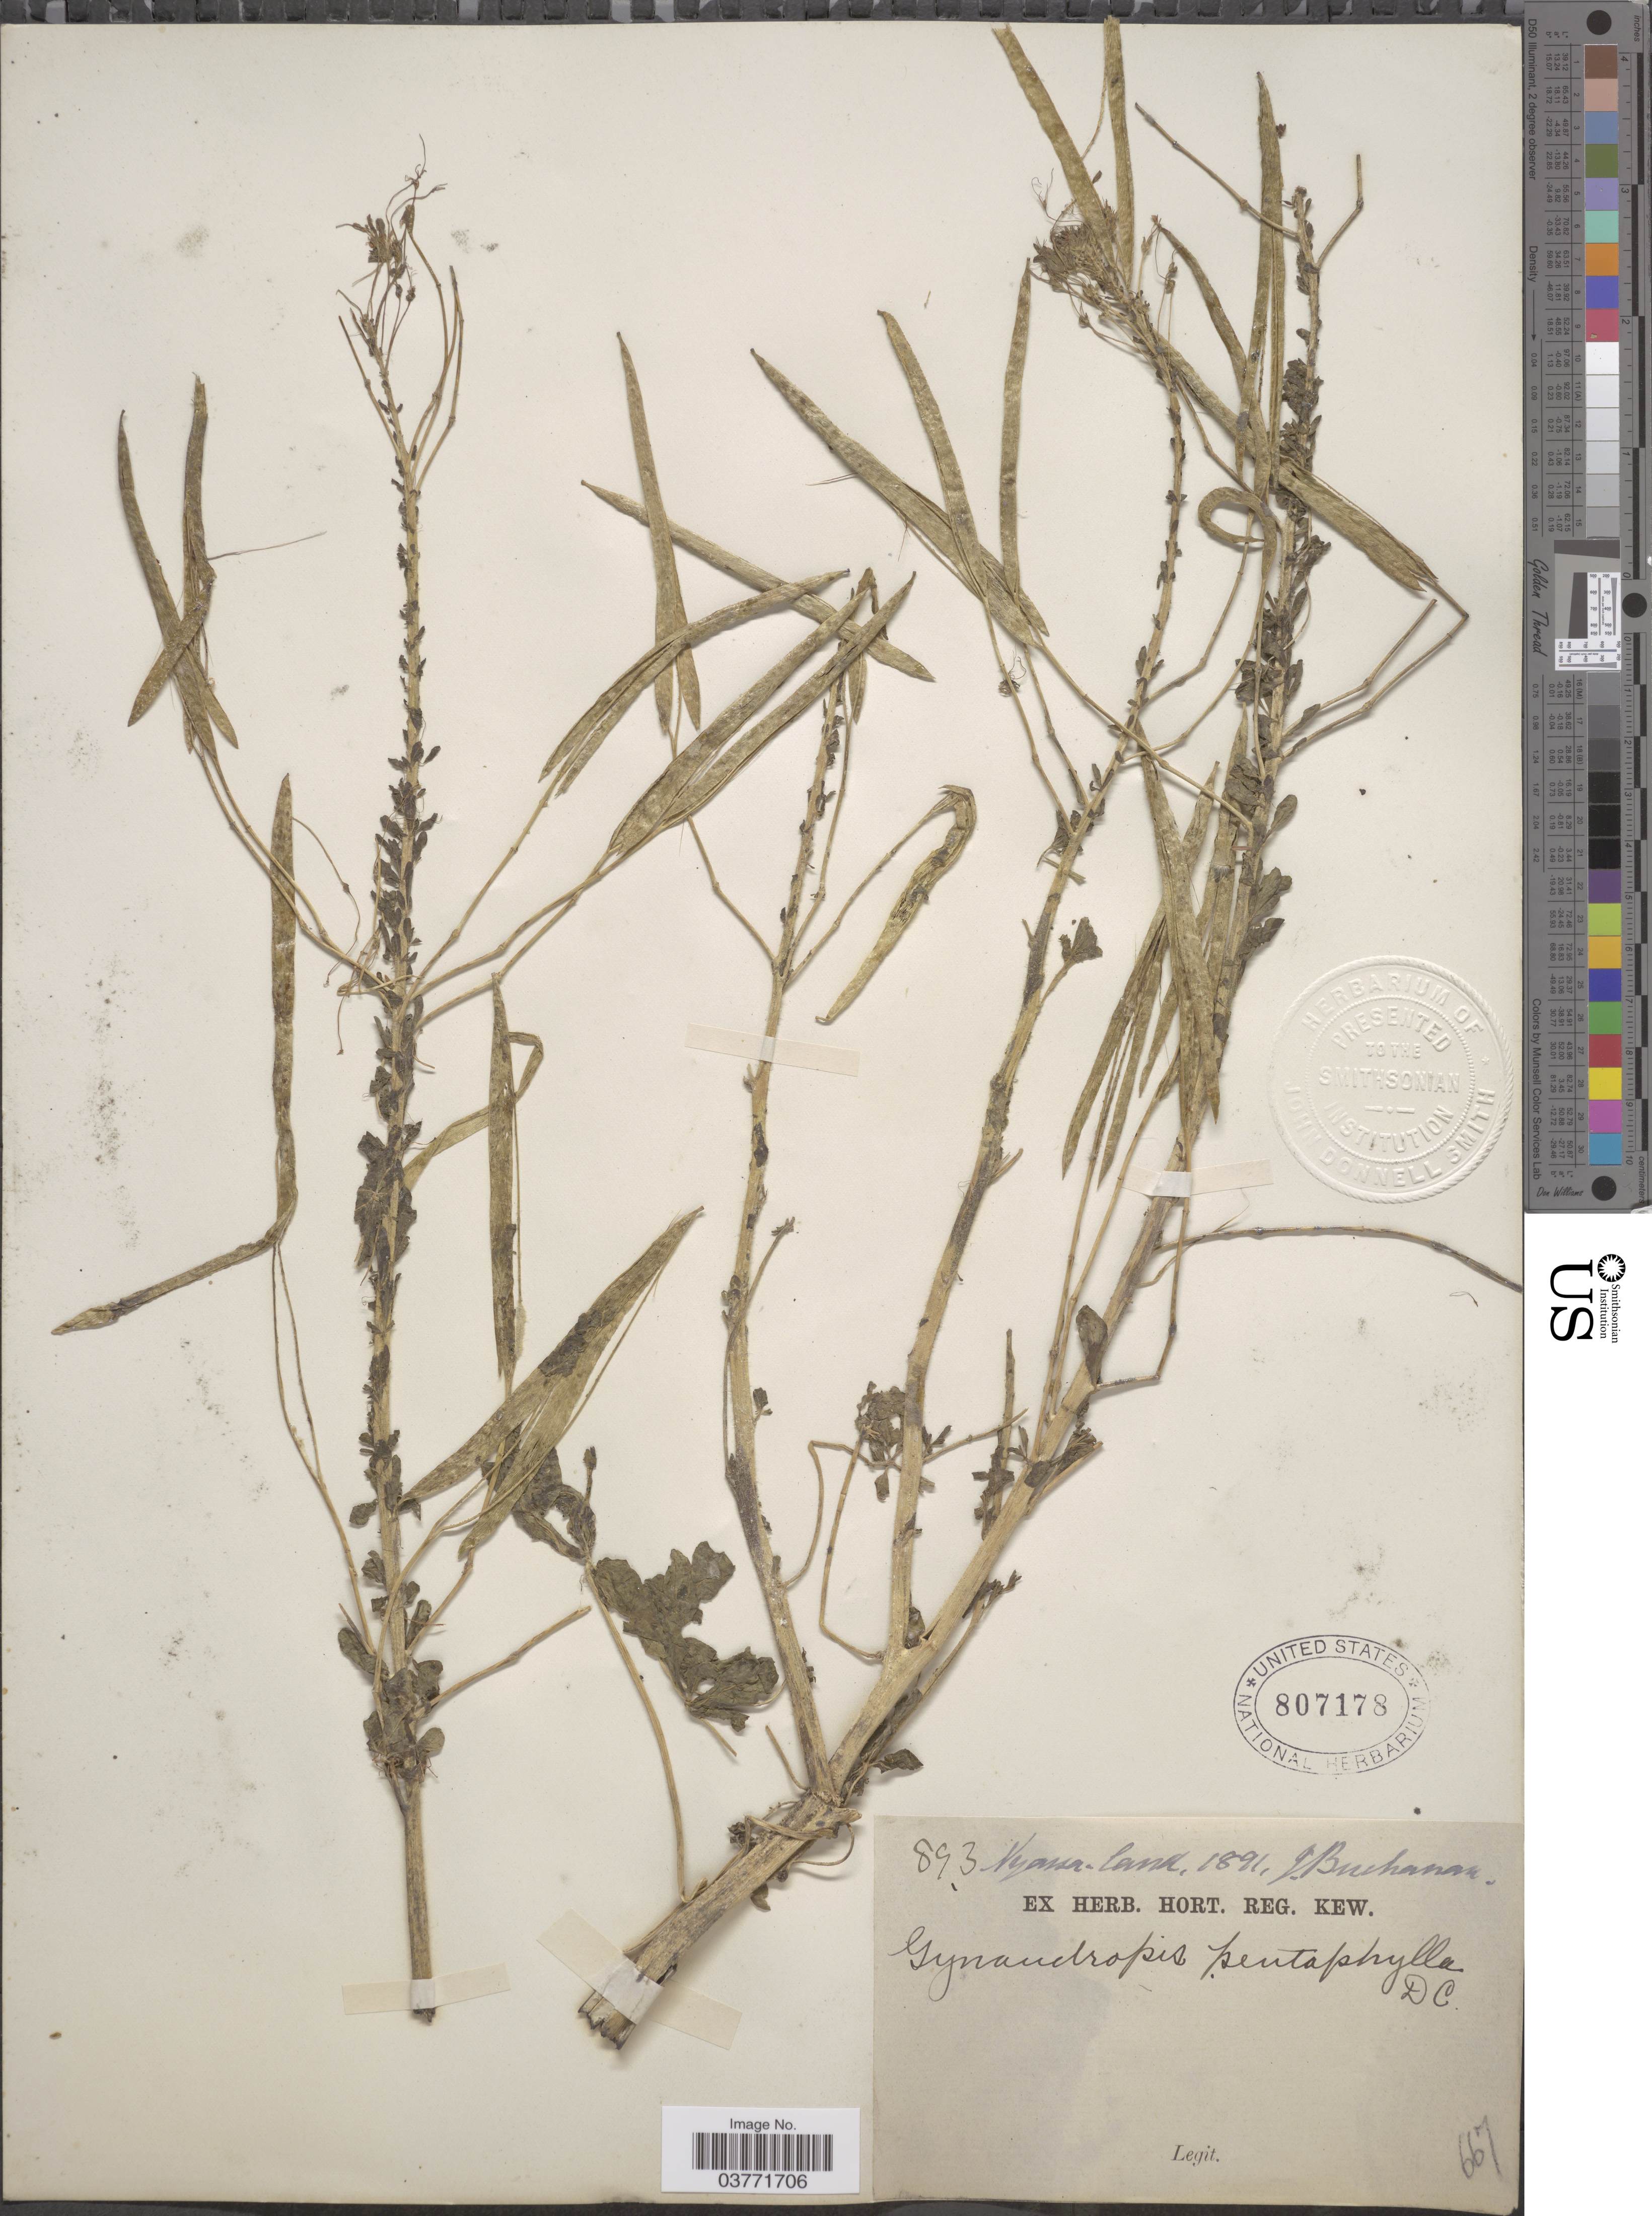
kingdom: Plantae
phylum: Tracheophyta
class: Magnoliopsida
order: Brassicales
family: Cleomaceae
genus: Gynandropsis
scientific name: Gynandropsis gynandra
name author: (L.) Briq.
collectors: J. Buchanan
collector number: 893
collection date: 1891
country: Malawi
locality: Nyassa-land.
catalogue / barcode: US 807178